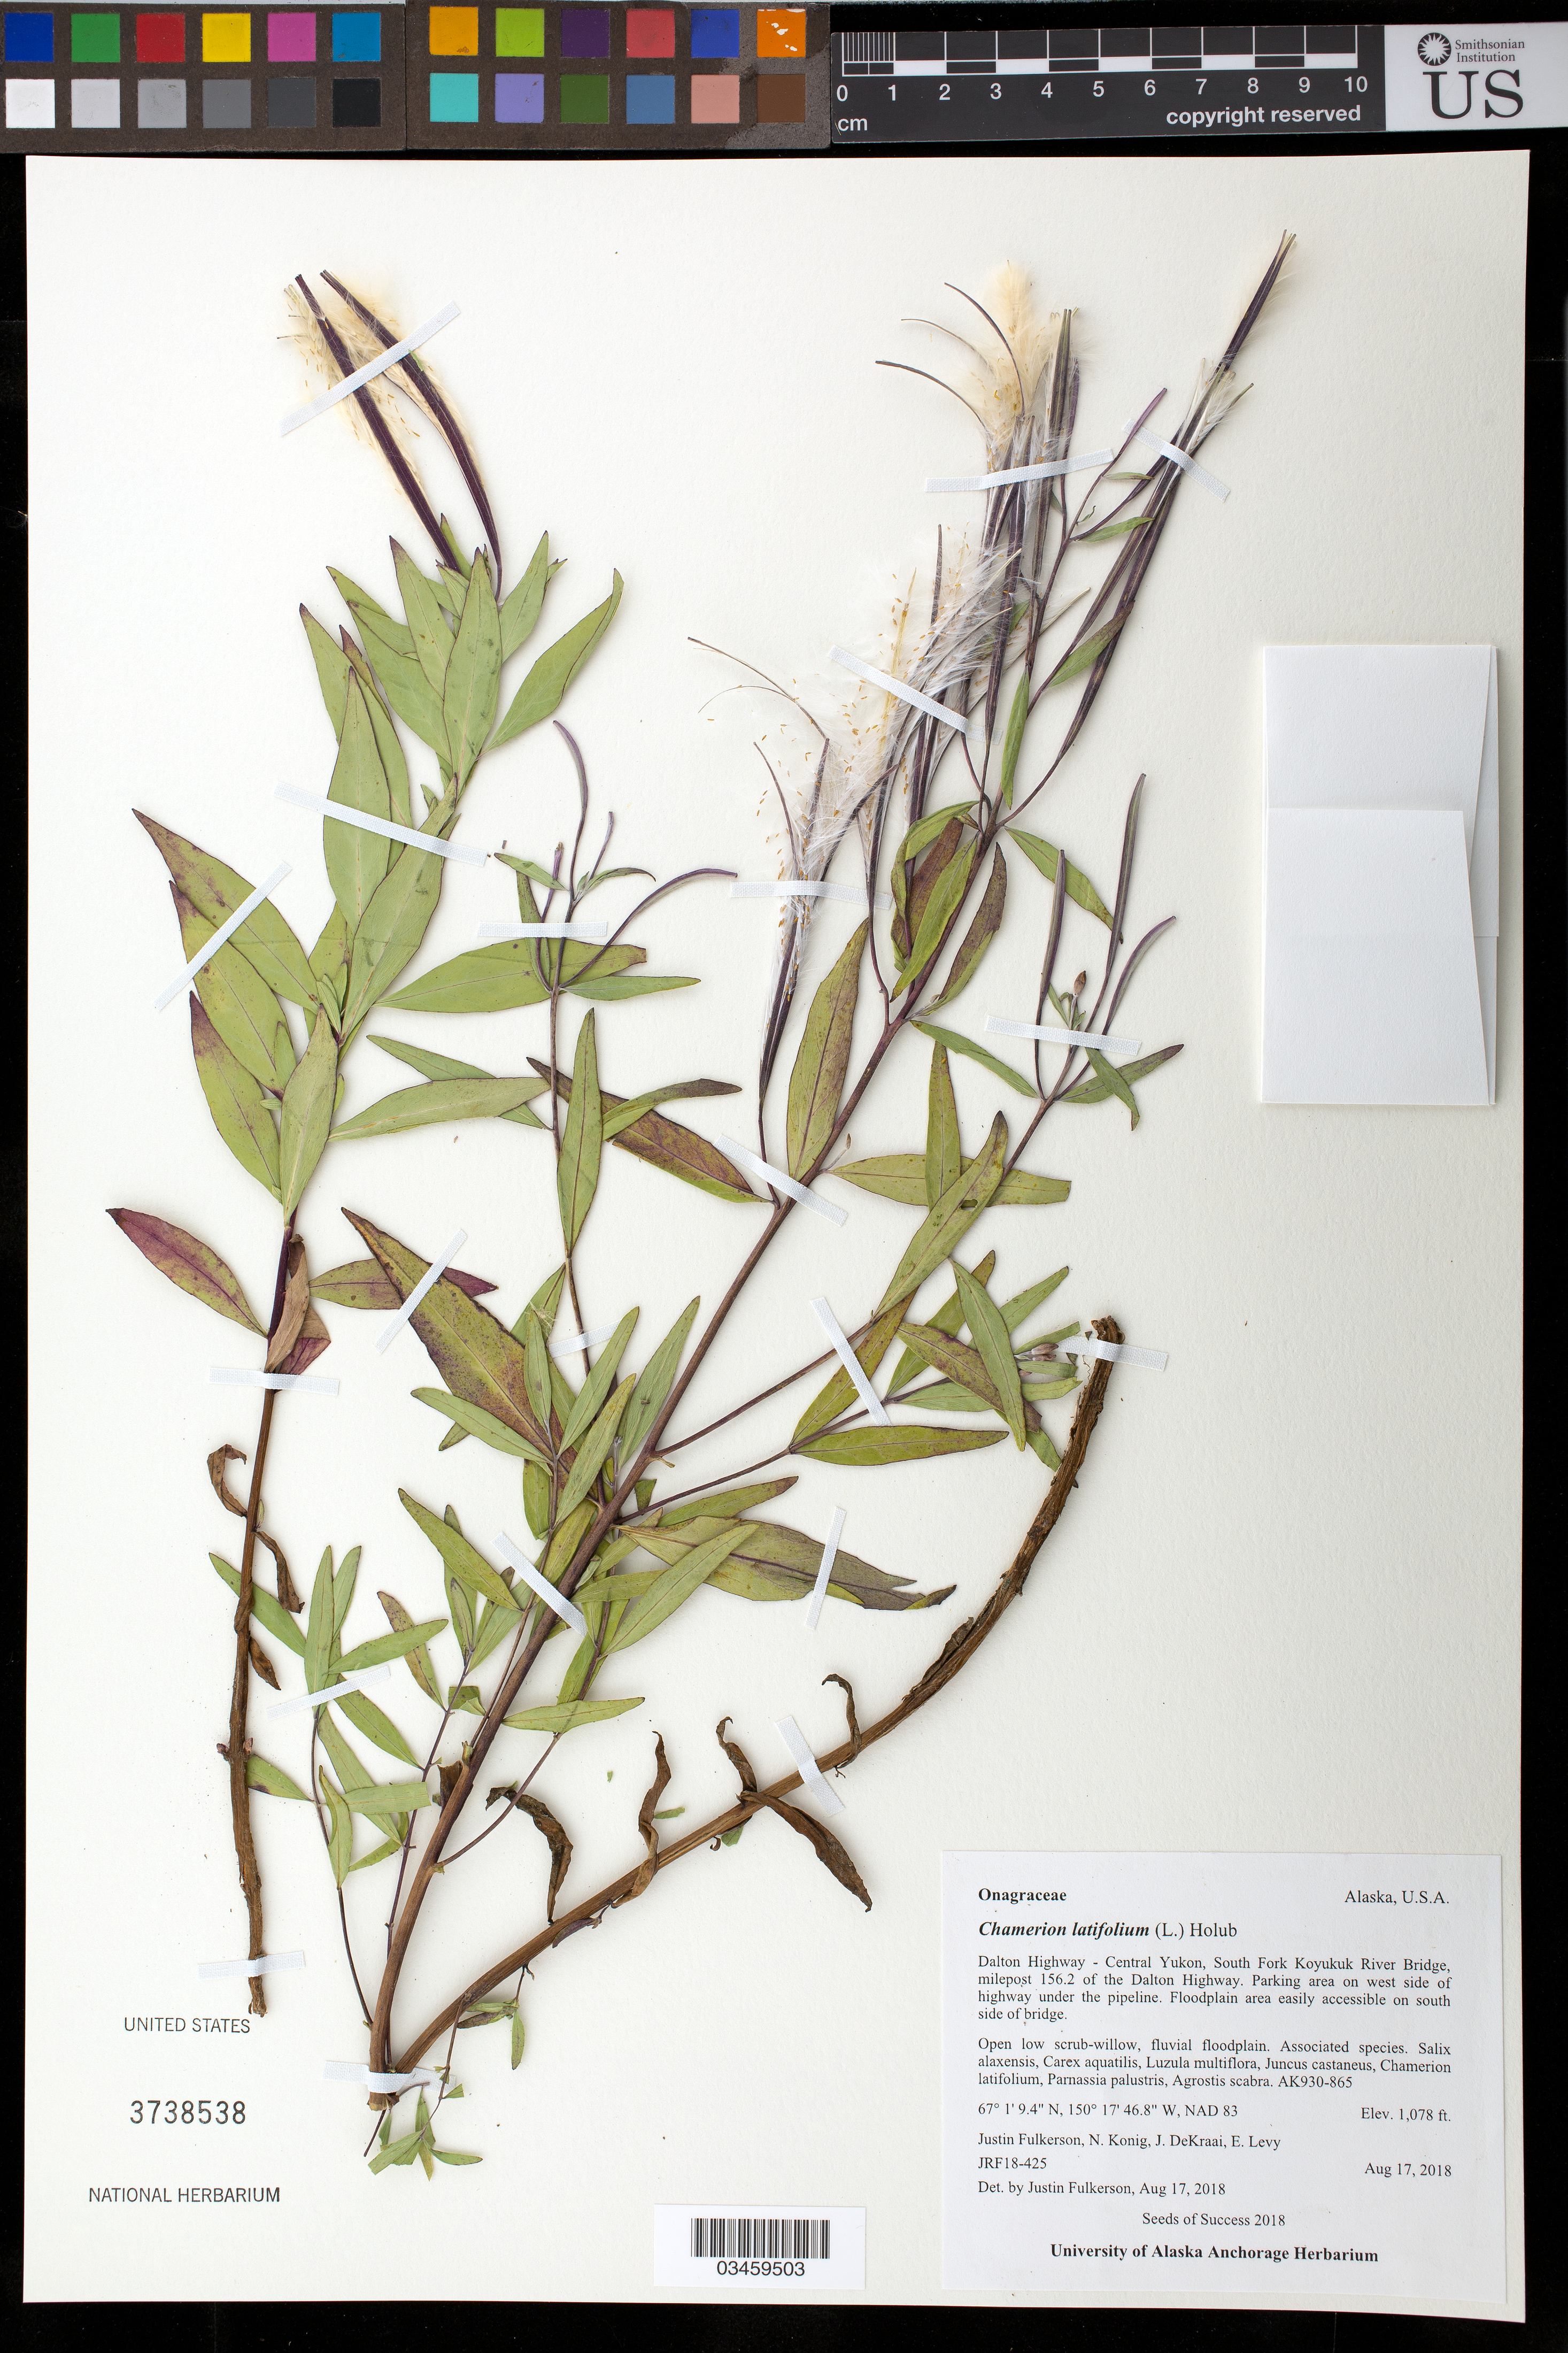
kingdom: Plantae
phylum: Tracheophyta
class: Magnoliopsida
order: Myrtales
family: Onagraceae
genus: Chamerion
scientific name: Chamerion latifolium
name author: (L.) Holub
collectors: J. Fulkerson, N. Konig, E. Levy & J. Dekraai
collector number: JRF18-425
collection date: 2018-08-17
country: United States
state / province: Alaska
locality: Dalton Hwy- Central Yukon, S Fork Koyukuk River Bridge, milepost 156.2 of the Dalton Hwy, parking area on W side of Hwy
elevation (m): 329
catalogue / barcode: US 3738538